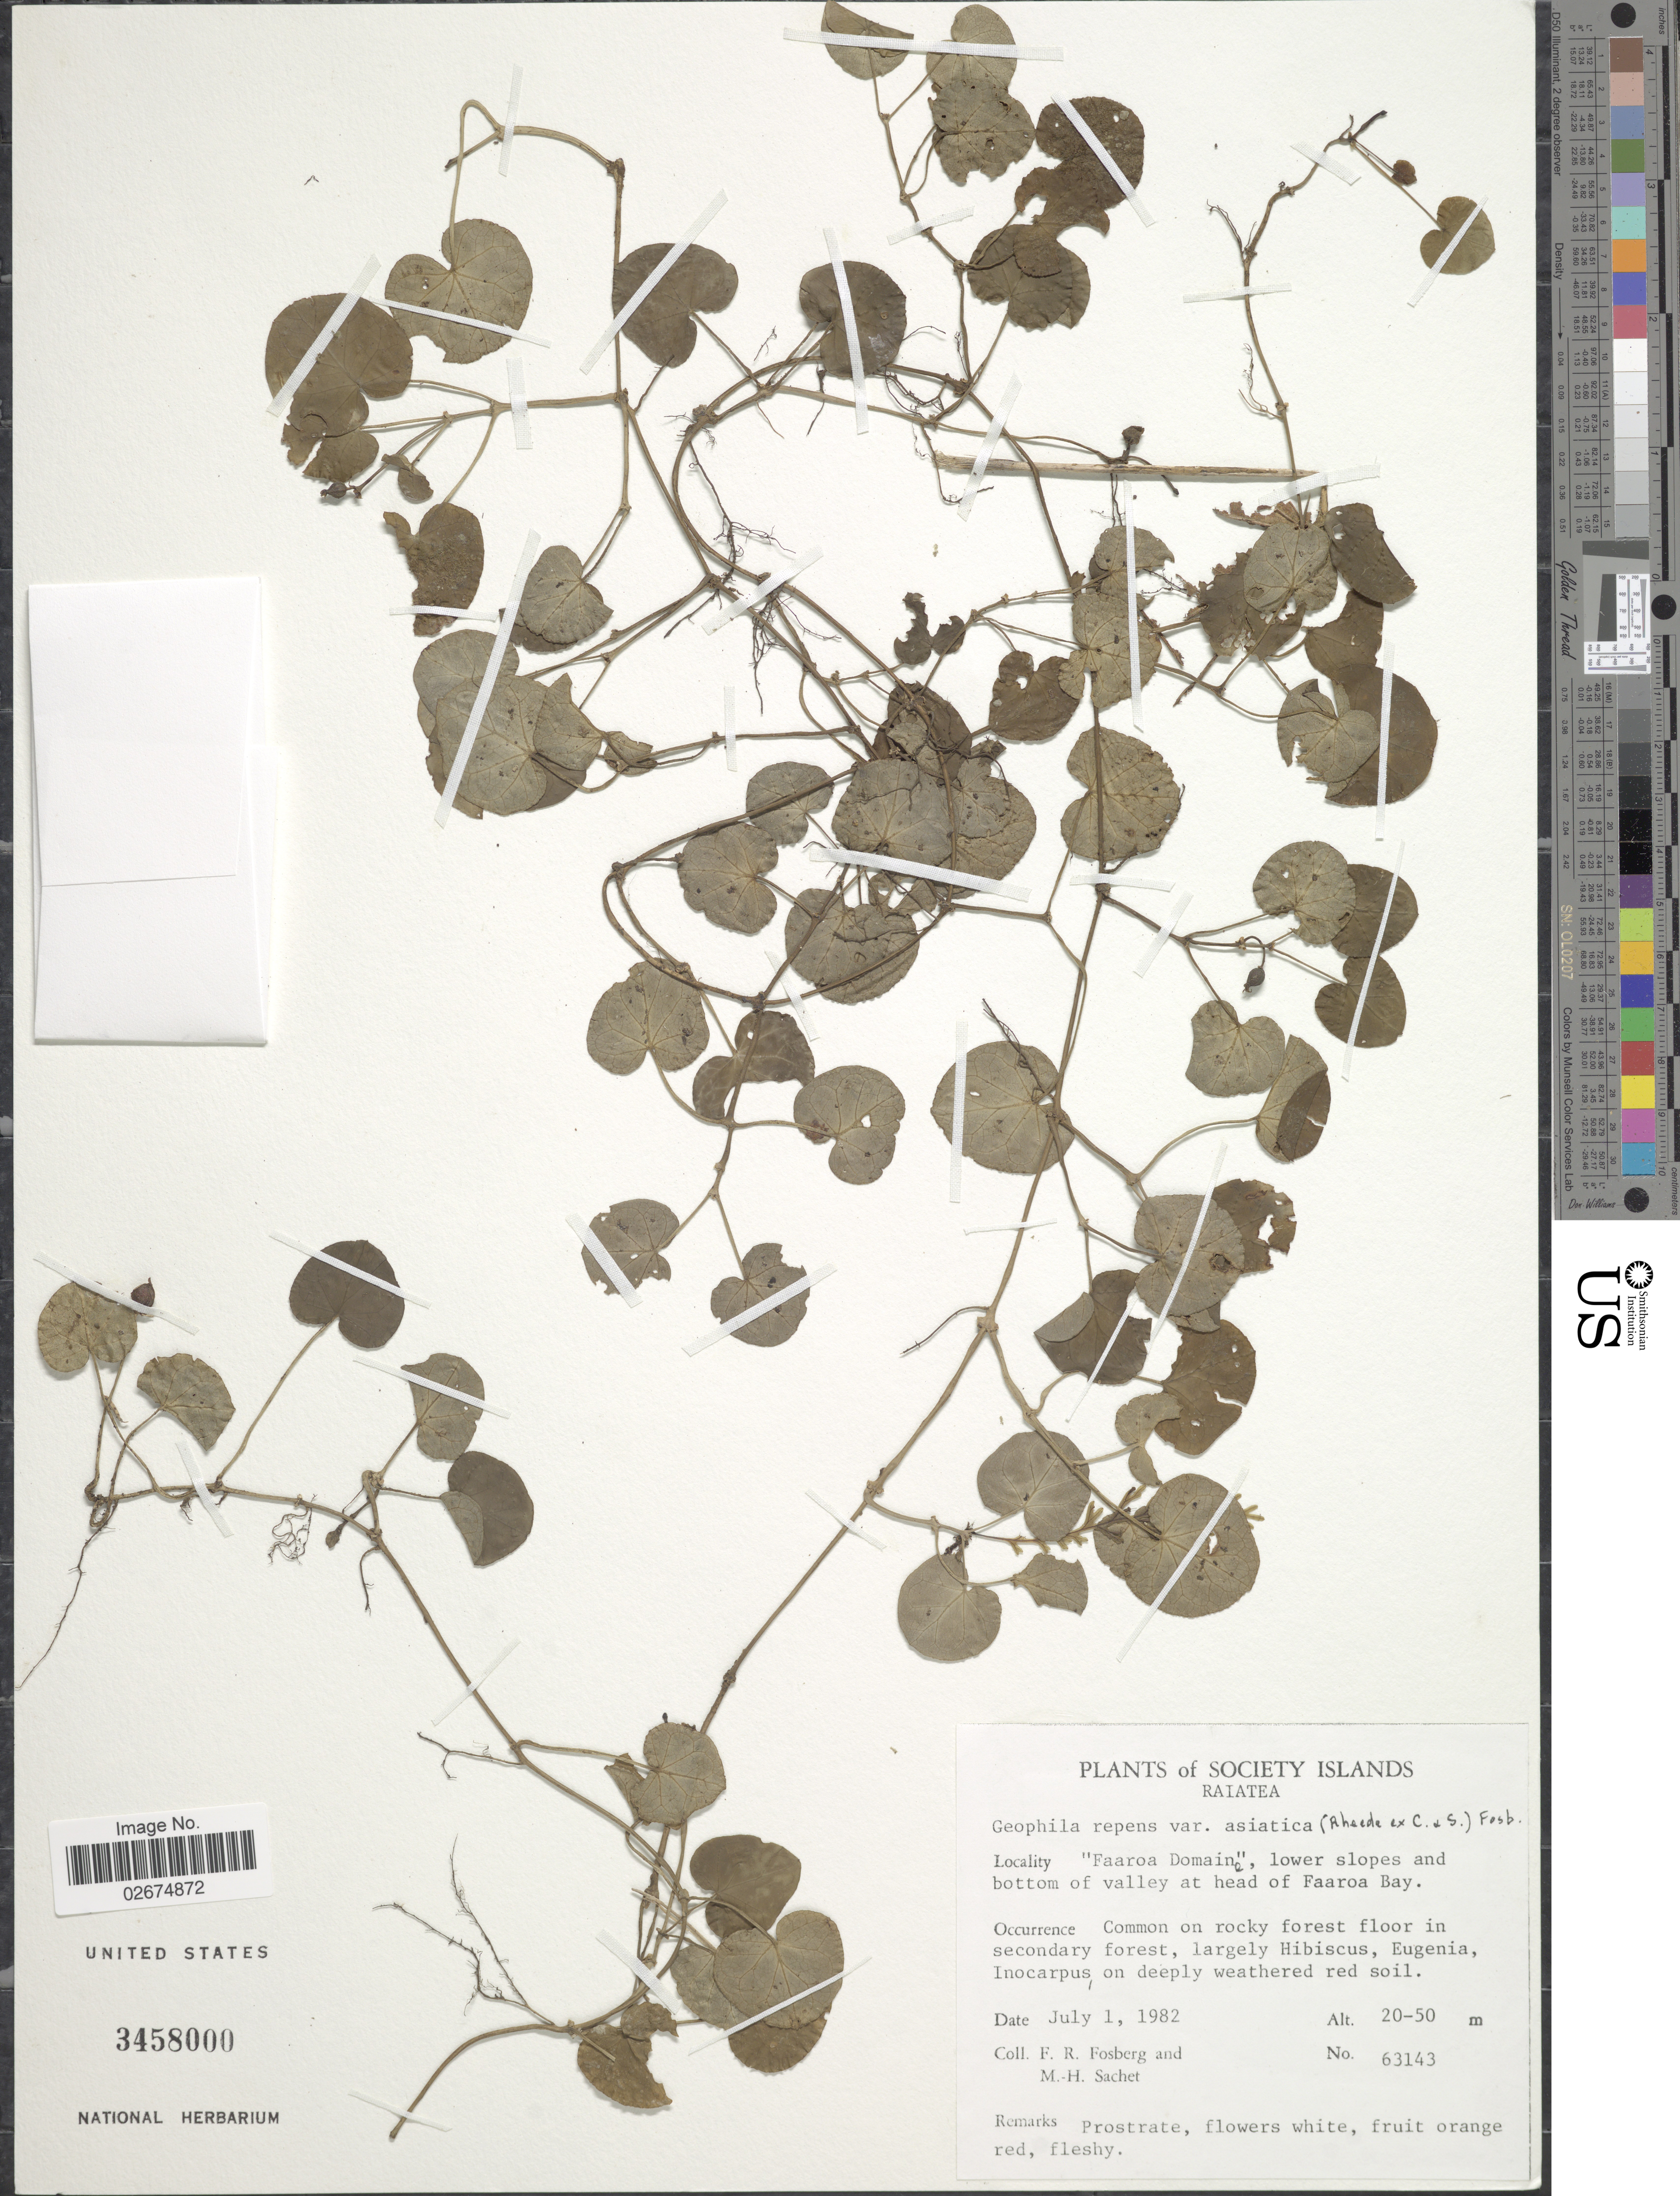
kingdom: Plantae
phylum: Tracheophyta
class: Magnoliopsida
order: Gentianales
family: Rubiaceae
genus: Geophila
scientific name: Geophila repens var. asiatica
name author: (Cham. & Schltdl.) Fosberg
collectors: F. R. Fosberg & M.-H. Sachet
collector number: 63143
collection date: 1982-07-01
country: French Polynesia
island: Raiatea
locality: Society Islands. Raiatea. "Faaroa Domain", lower slopes and bottom of valley at head of Faaroa Bay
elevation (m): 20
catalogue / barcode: US 3458000